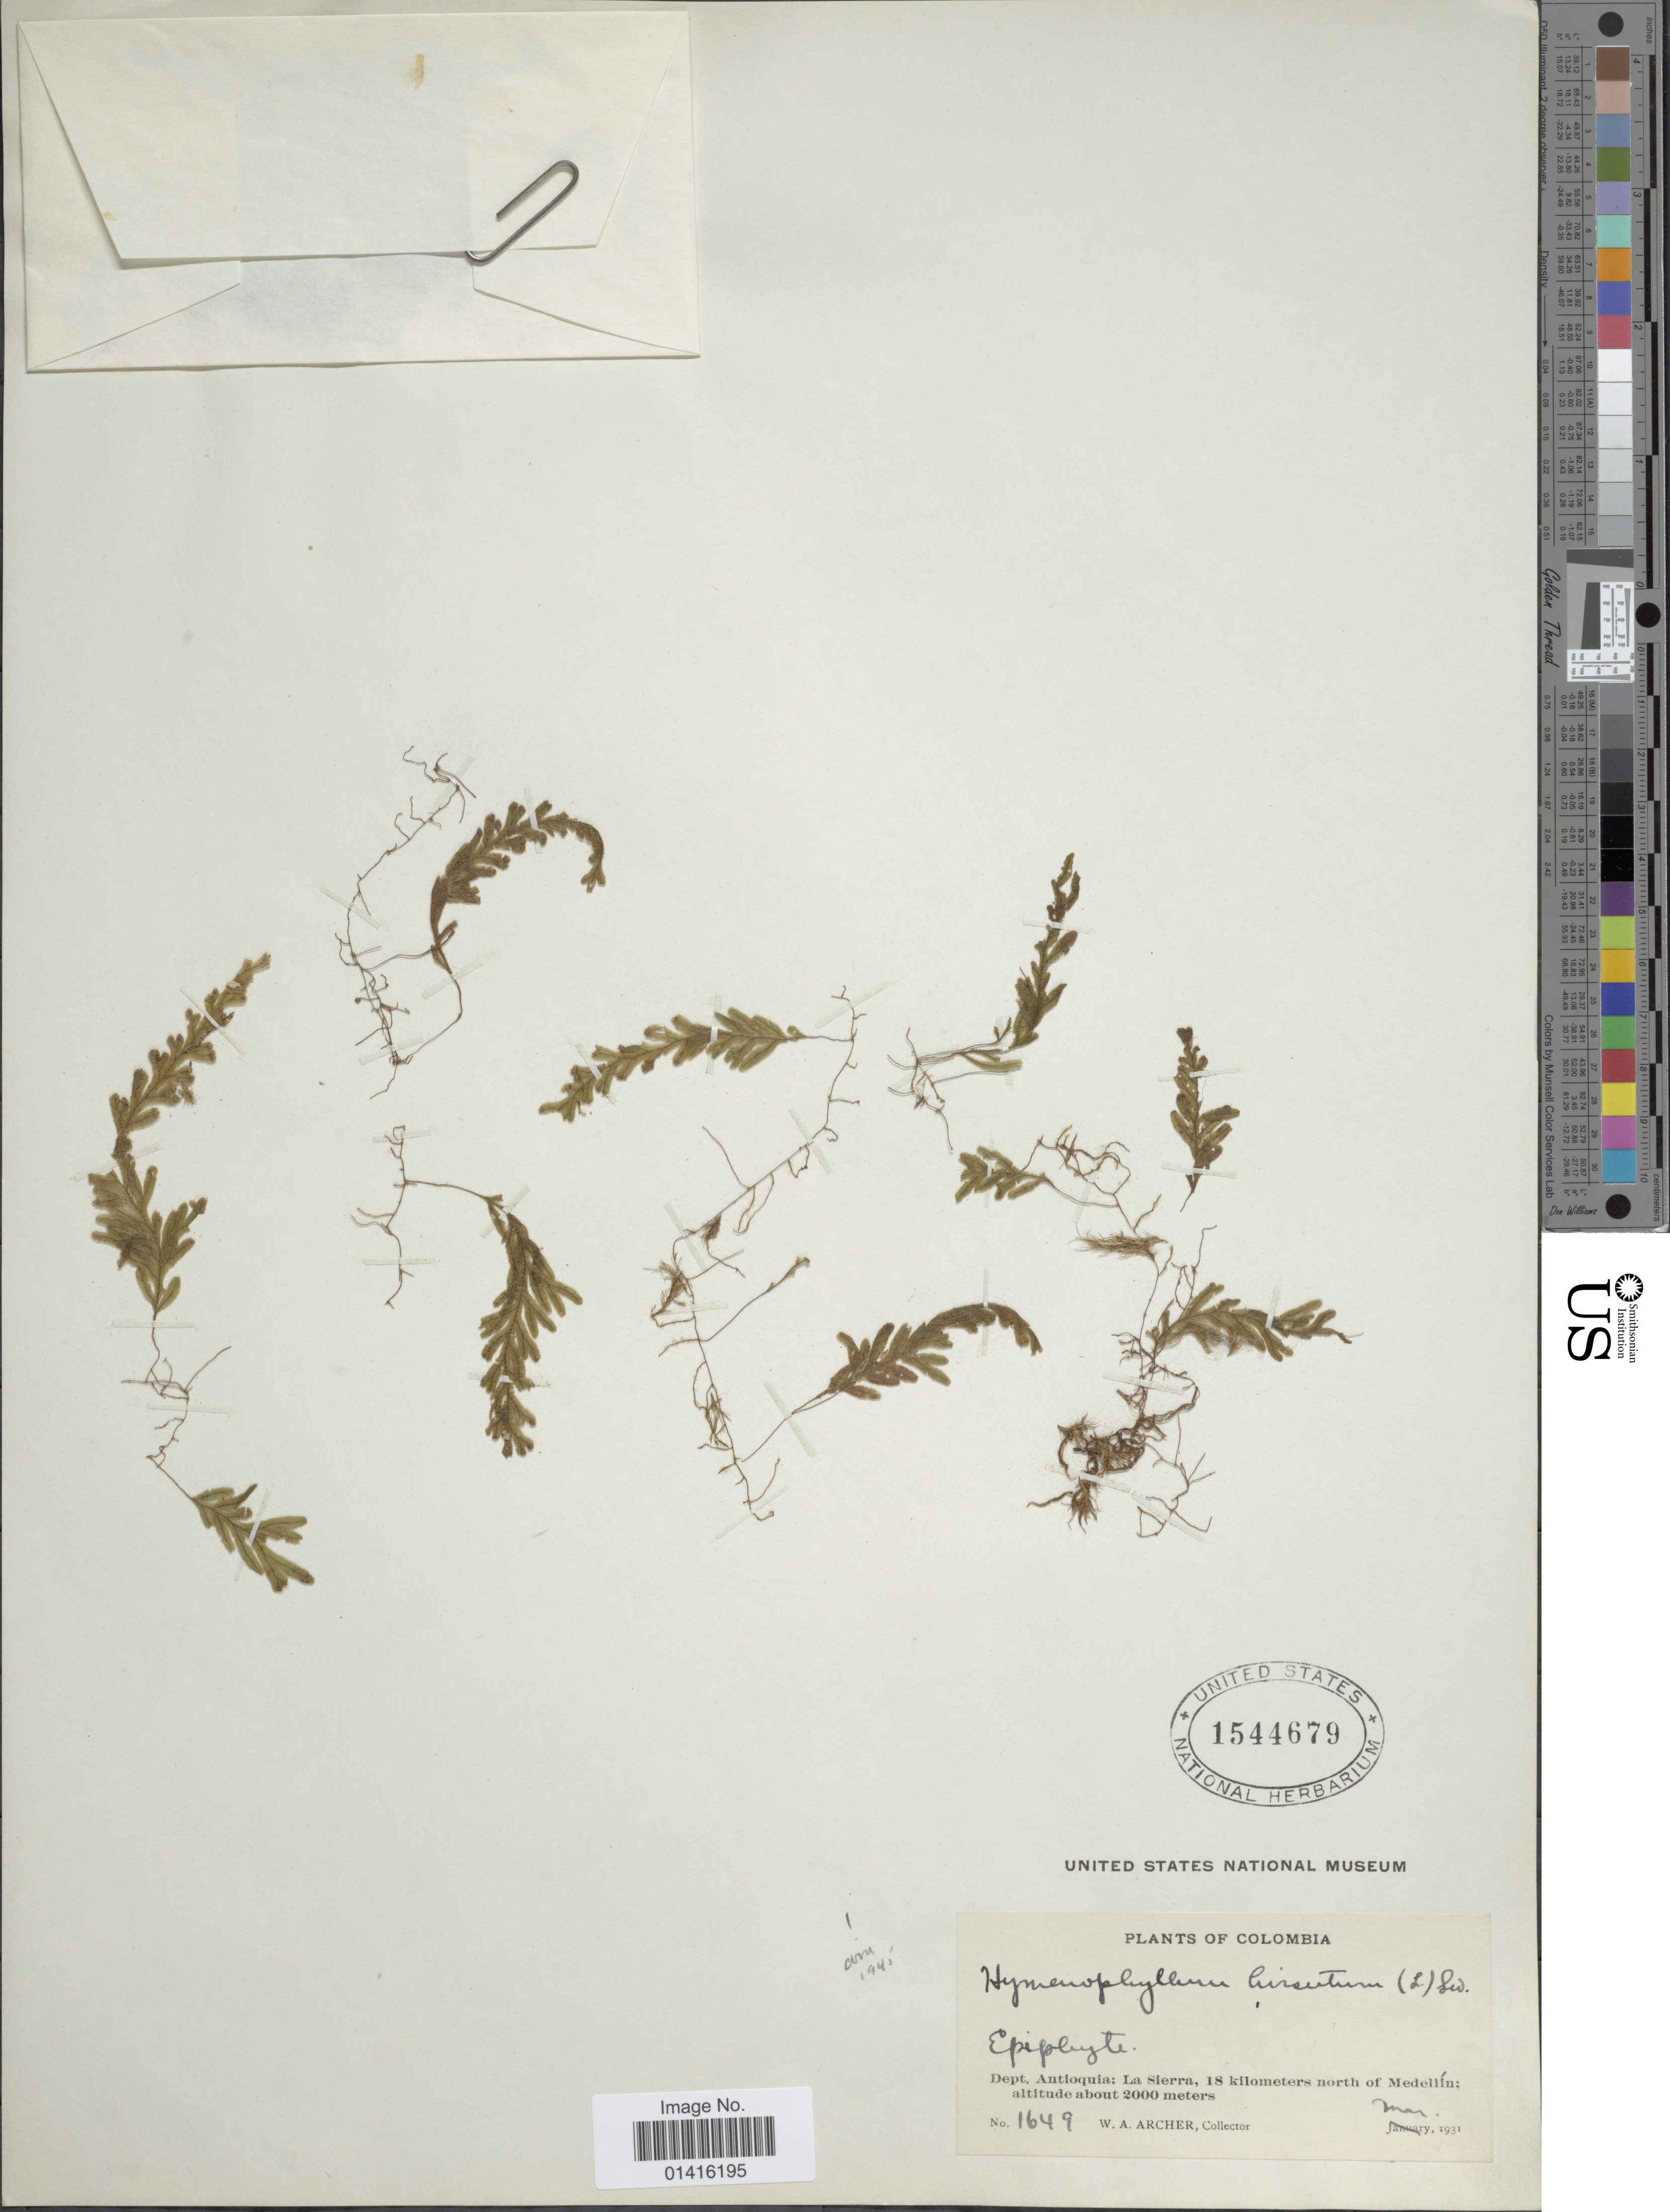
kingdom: Plantae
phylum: Tracheophyta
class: Polypodiopsida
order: Hymenophyllales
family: Hymenophyllaceae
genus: Hymenophyllum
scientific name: Hymenophyllum fragile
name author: (Hedw.) C.V. Morton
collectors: W. A. Archer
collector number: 1649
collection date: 1931-05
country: Colombia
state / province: Antioquia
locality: La Sierra, 18 kilometers North of Medellín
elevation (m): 2000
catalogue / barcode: US 1544679